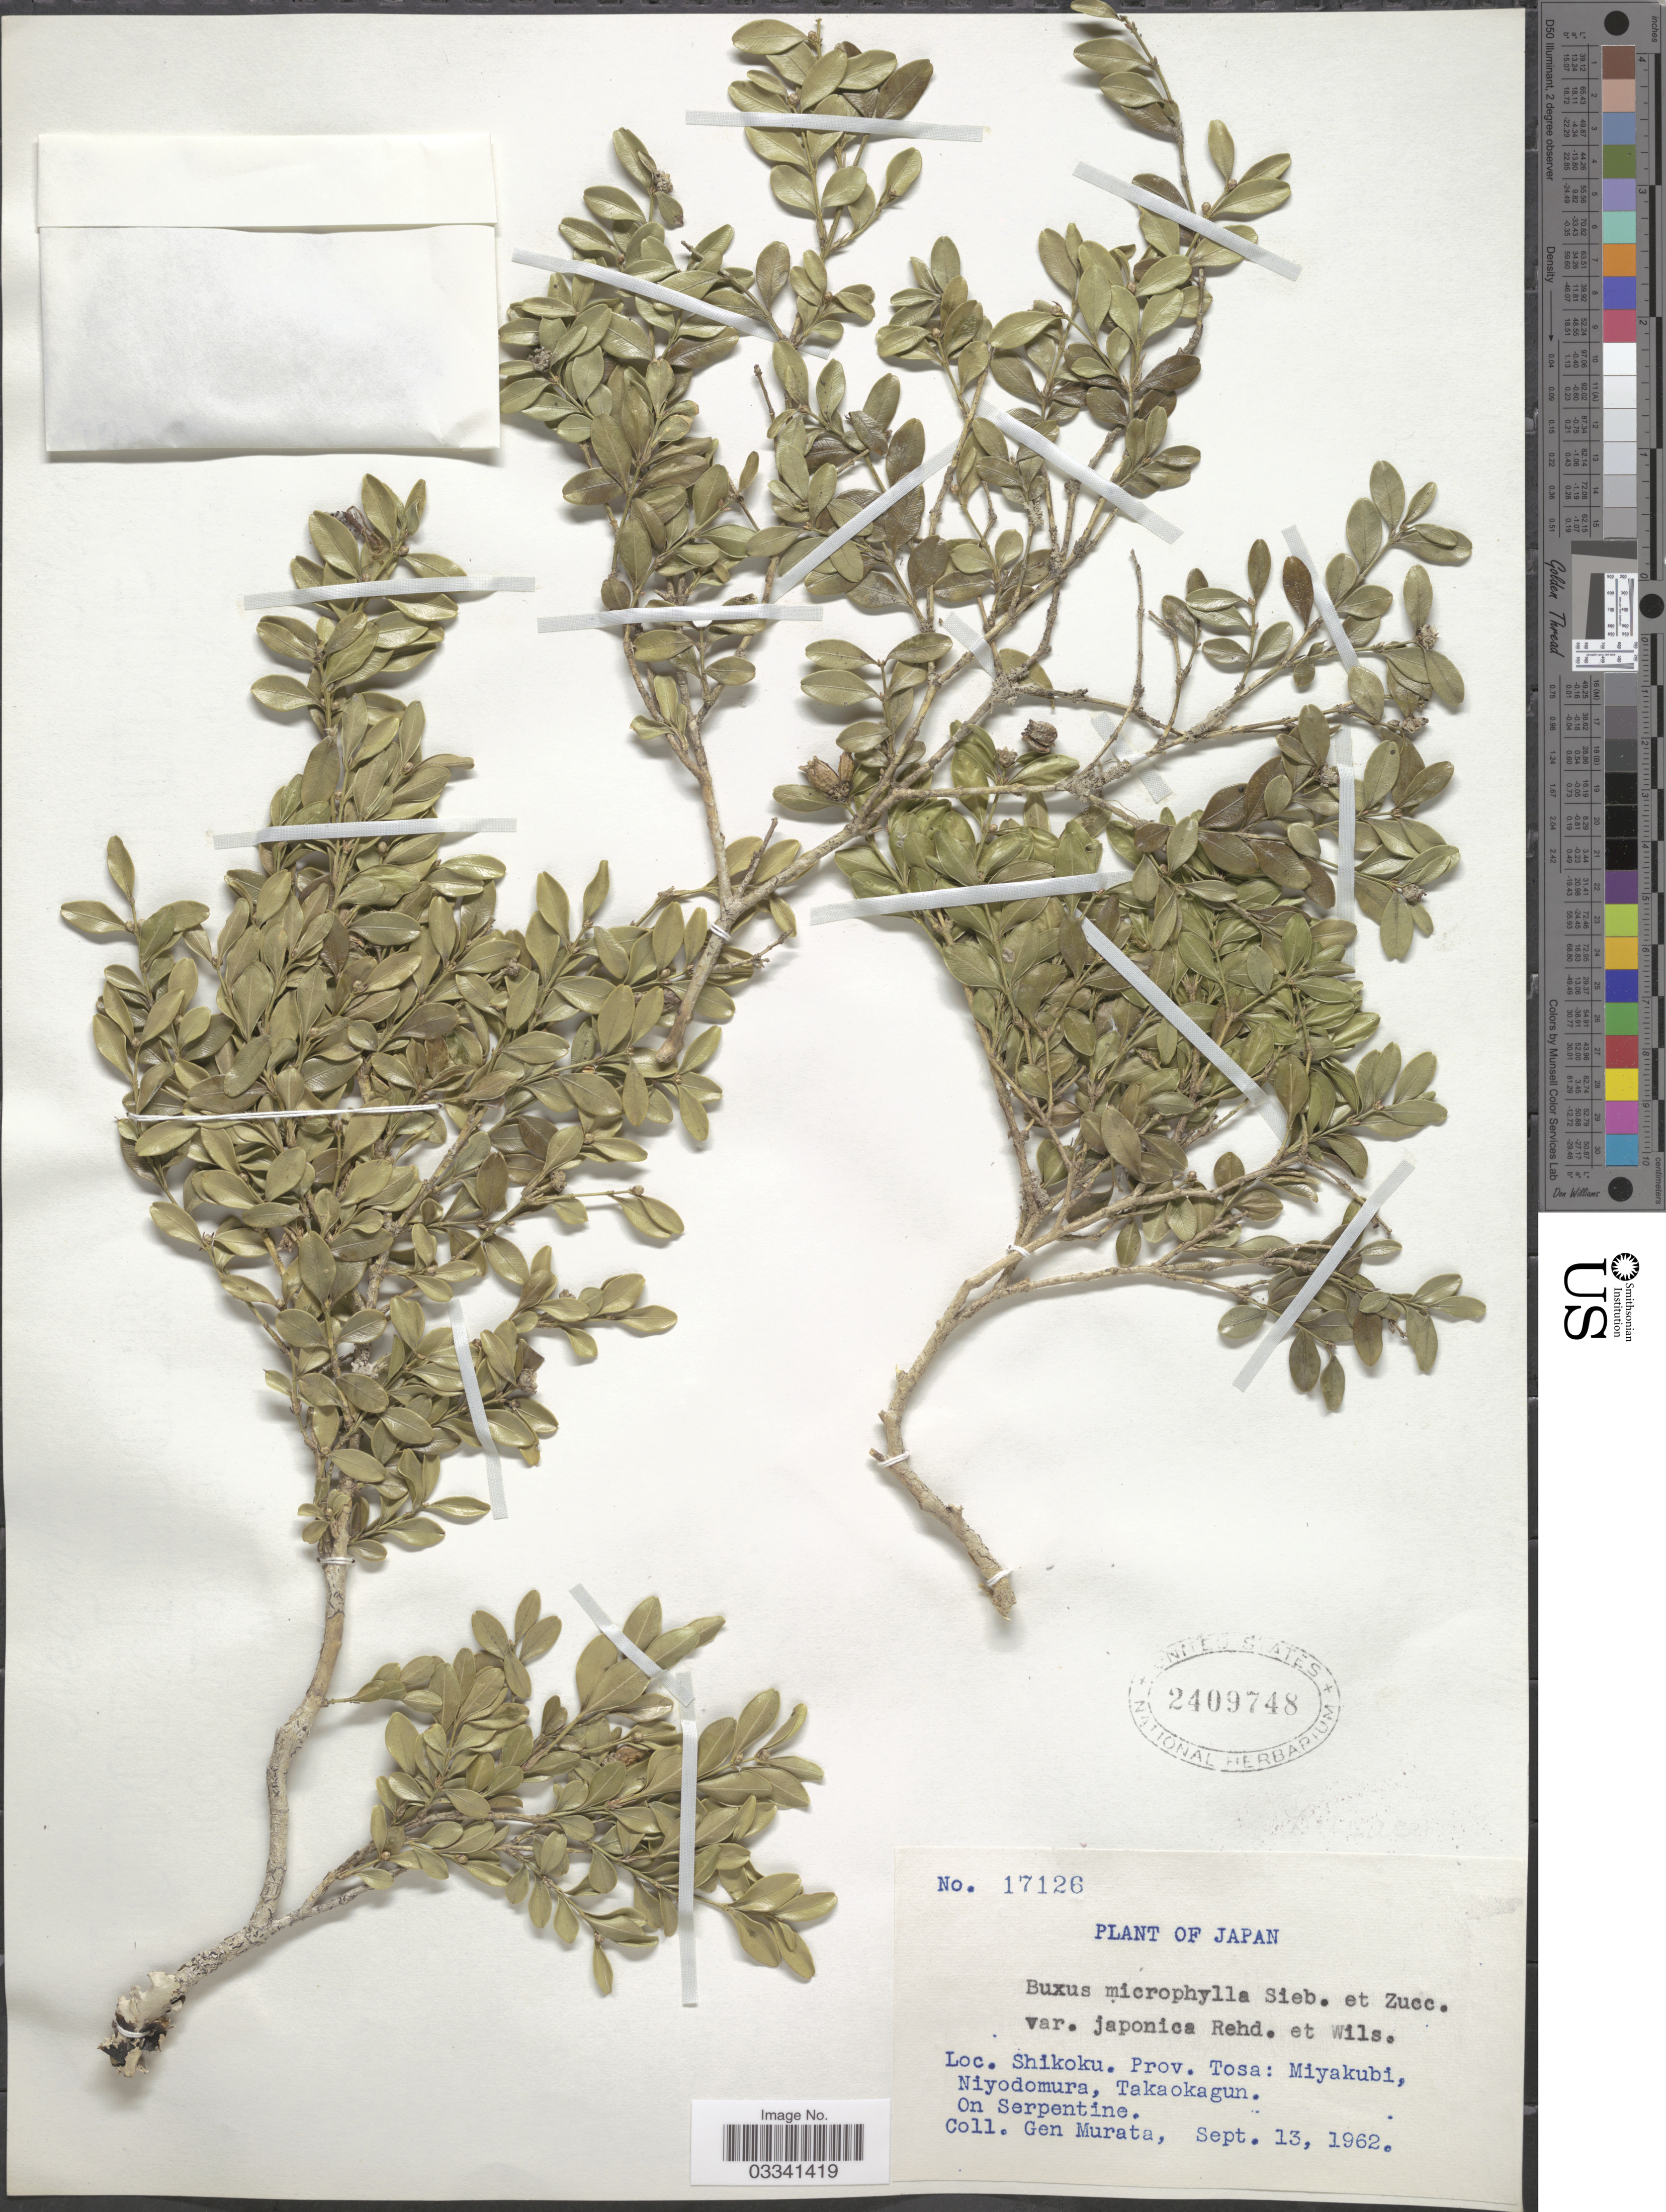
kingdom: Plantae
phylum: Tracheophyta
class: Magnoliopsida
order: Buxales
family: Buxaceae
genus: Buxus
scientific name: Buxus microphylla var. japonica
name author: (Müll. Arg.) Rehder & E.H. Wilson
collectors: G. Murata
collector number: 17126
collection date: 1962-09-13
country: Japan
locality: Shikoku. Prov. Tosa: Miyakubi, Niyodomura, Takaokagun.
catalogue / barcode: US 2409748